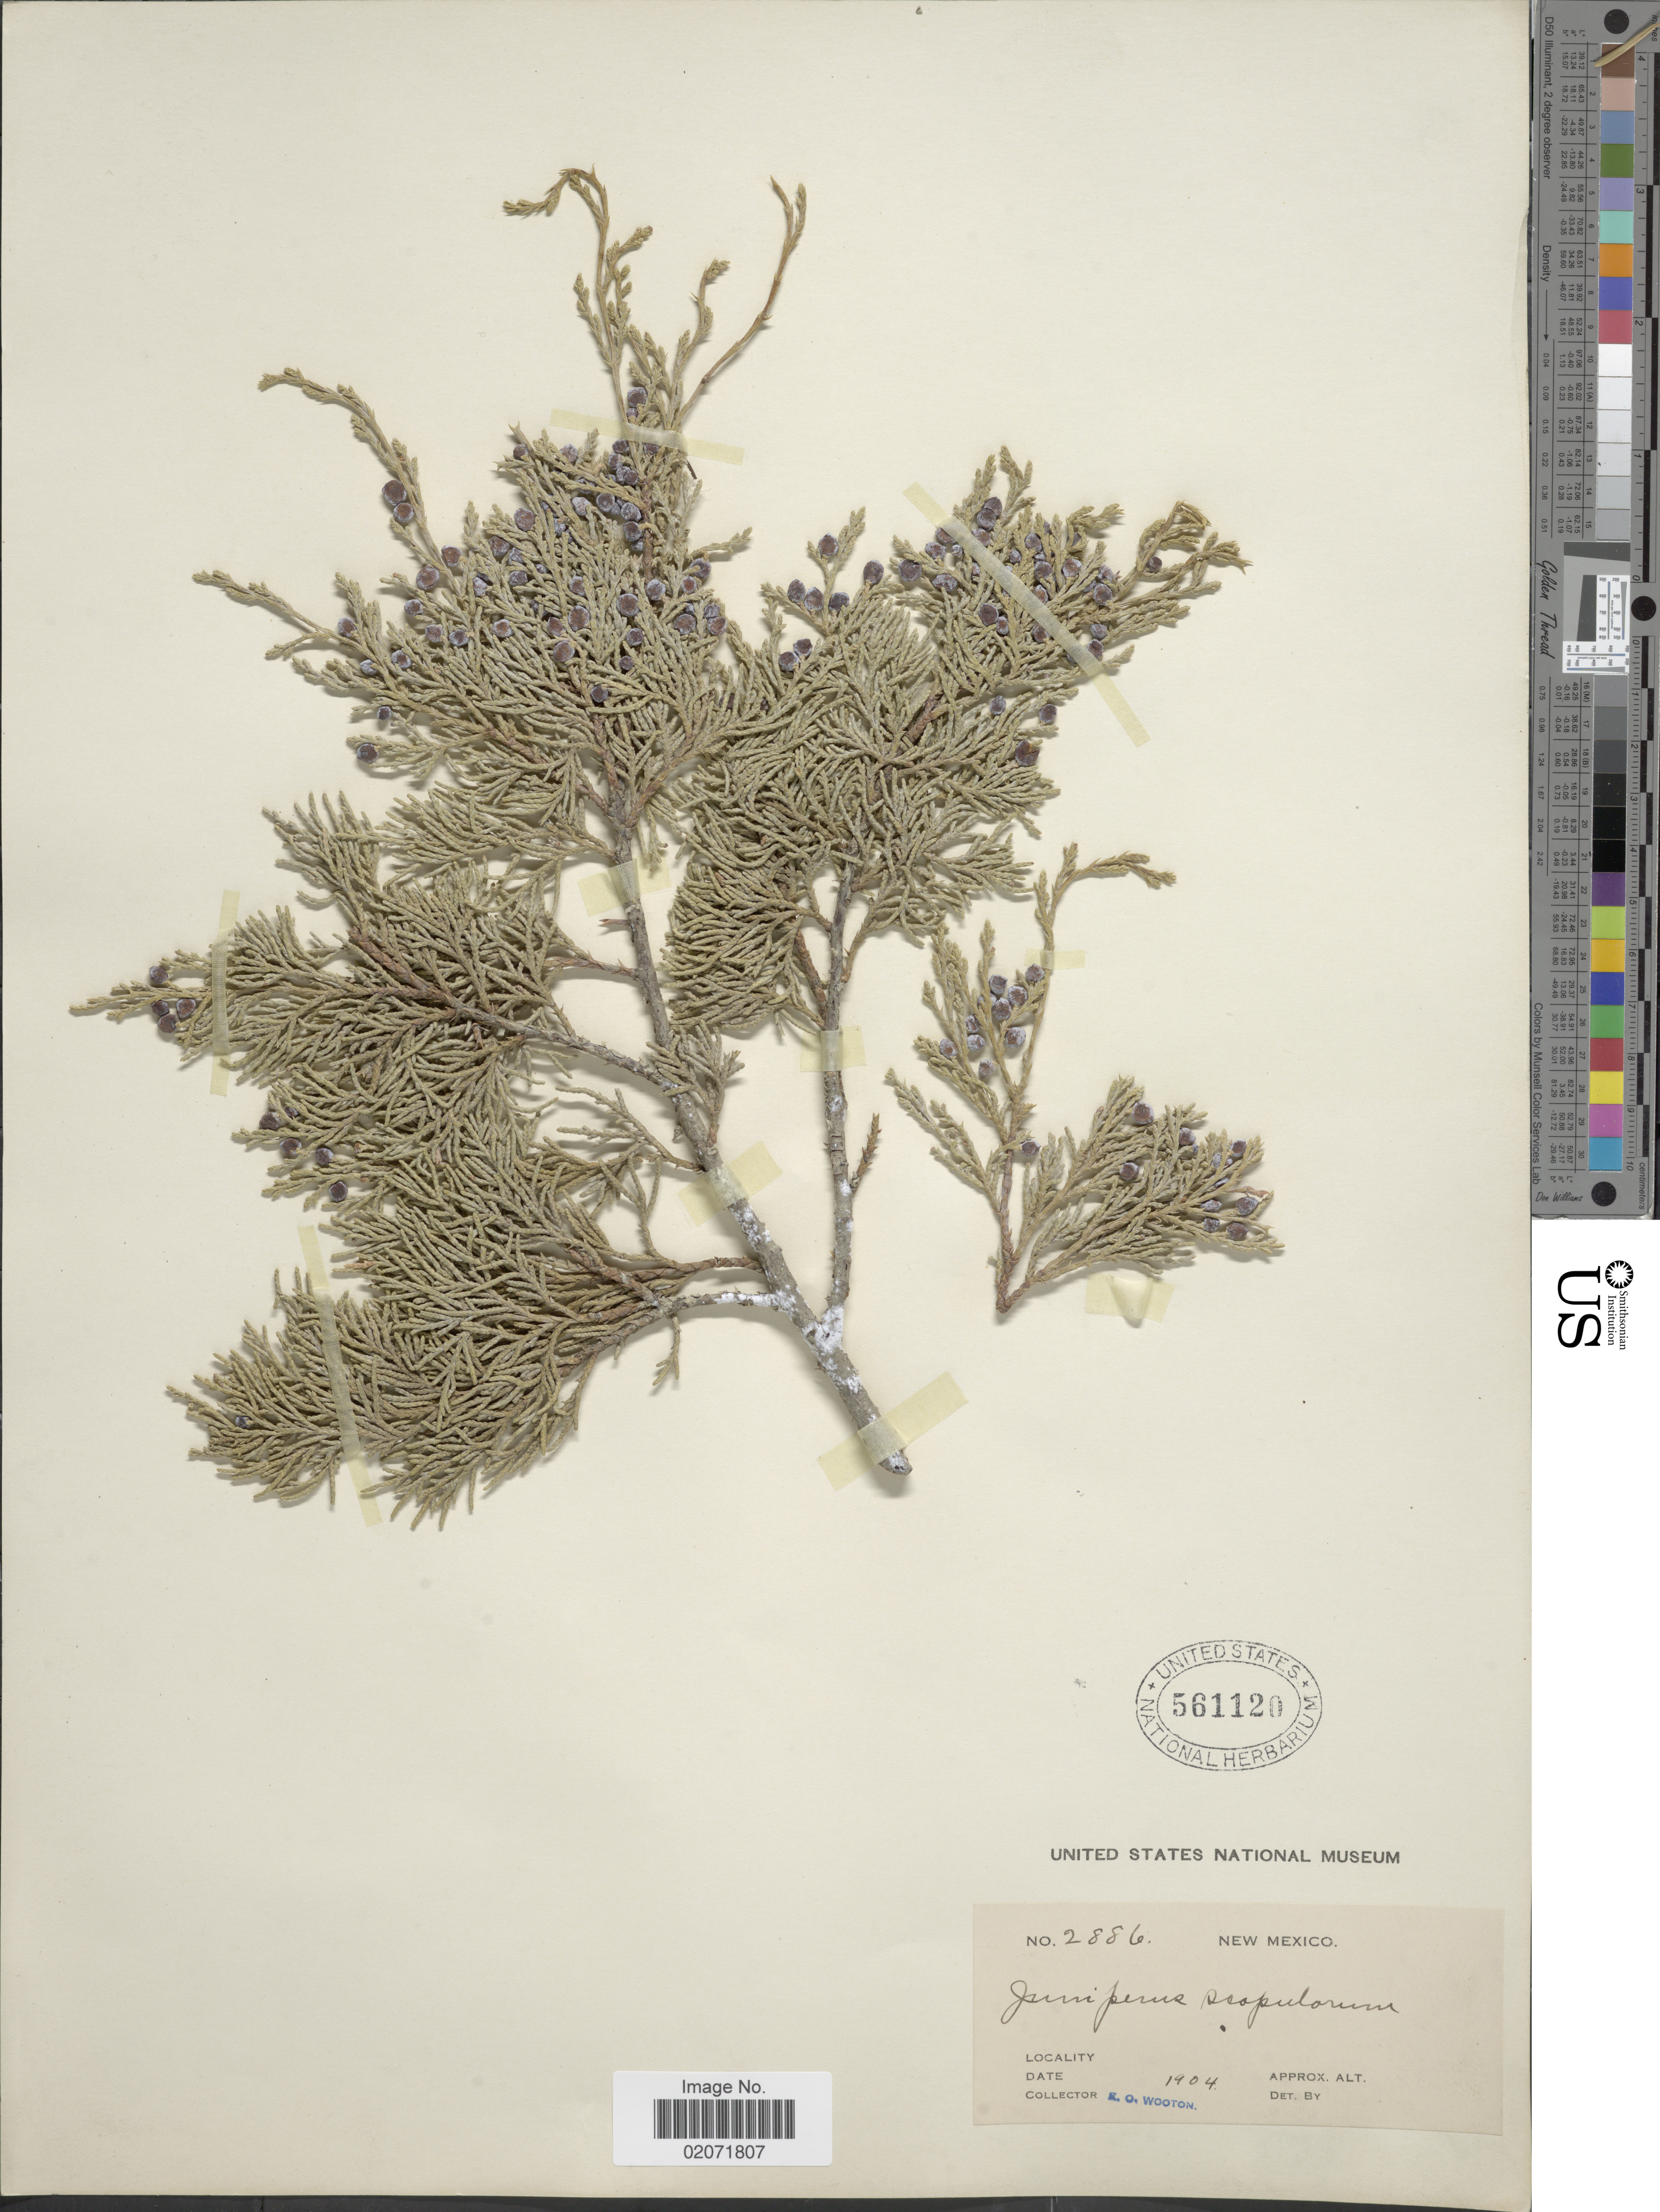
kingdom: Plantae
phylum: Tracheophyta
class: Pinopsida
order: Pinales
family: Cupressaceae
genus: Juniperus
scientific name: Juniperus scopulorum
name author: Sarg.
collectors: E. O. Wooton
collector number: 2886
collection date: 1904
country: United States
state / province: New Mexico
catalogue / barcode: US 561120